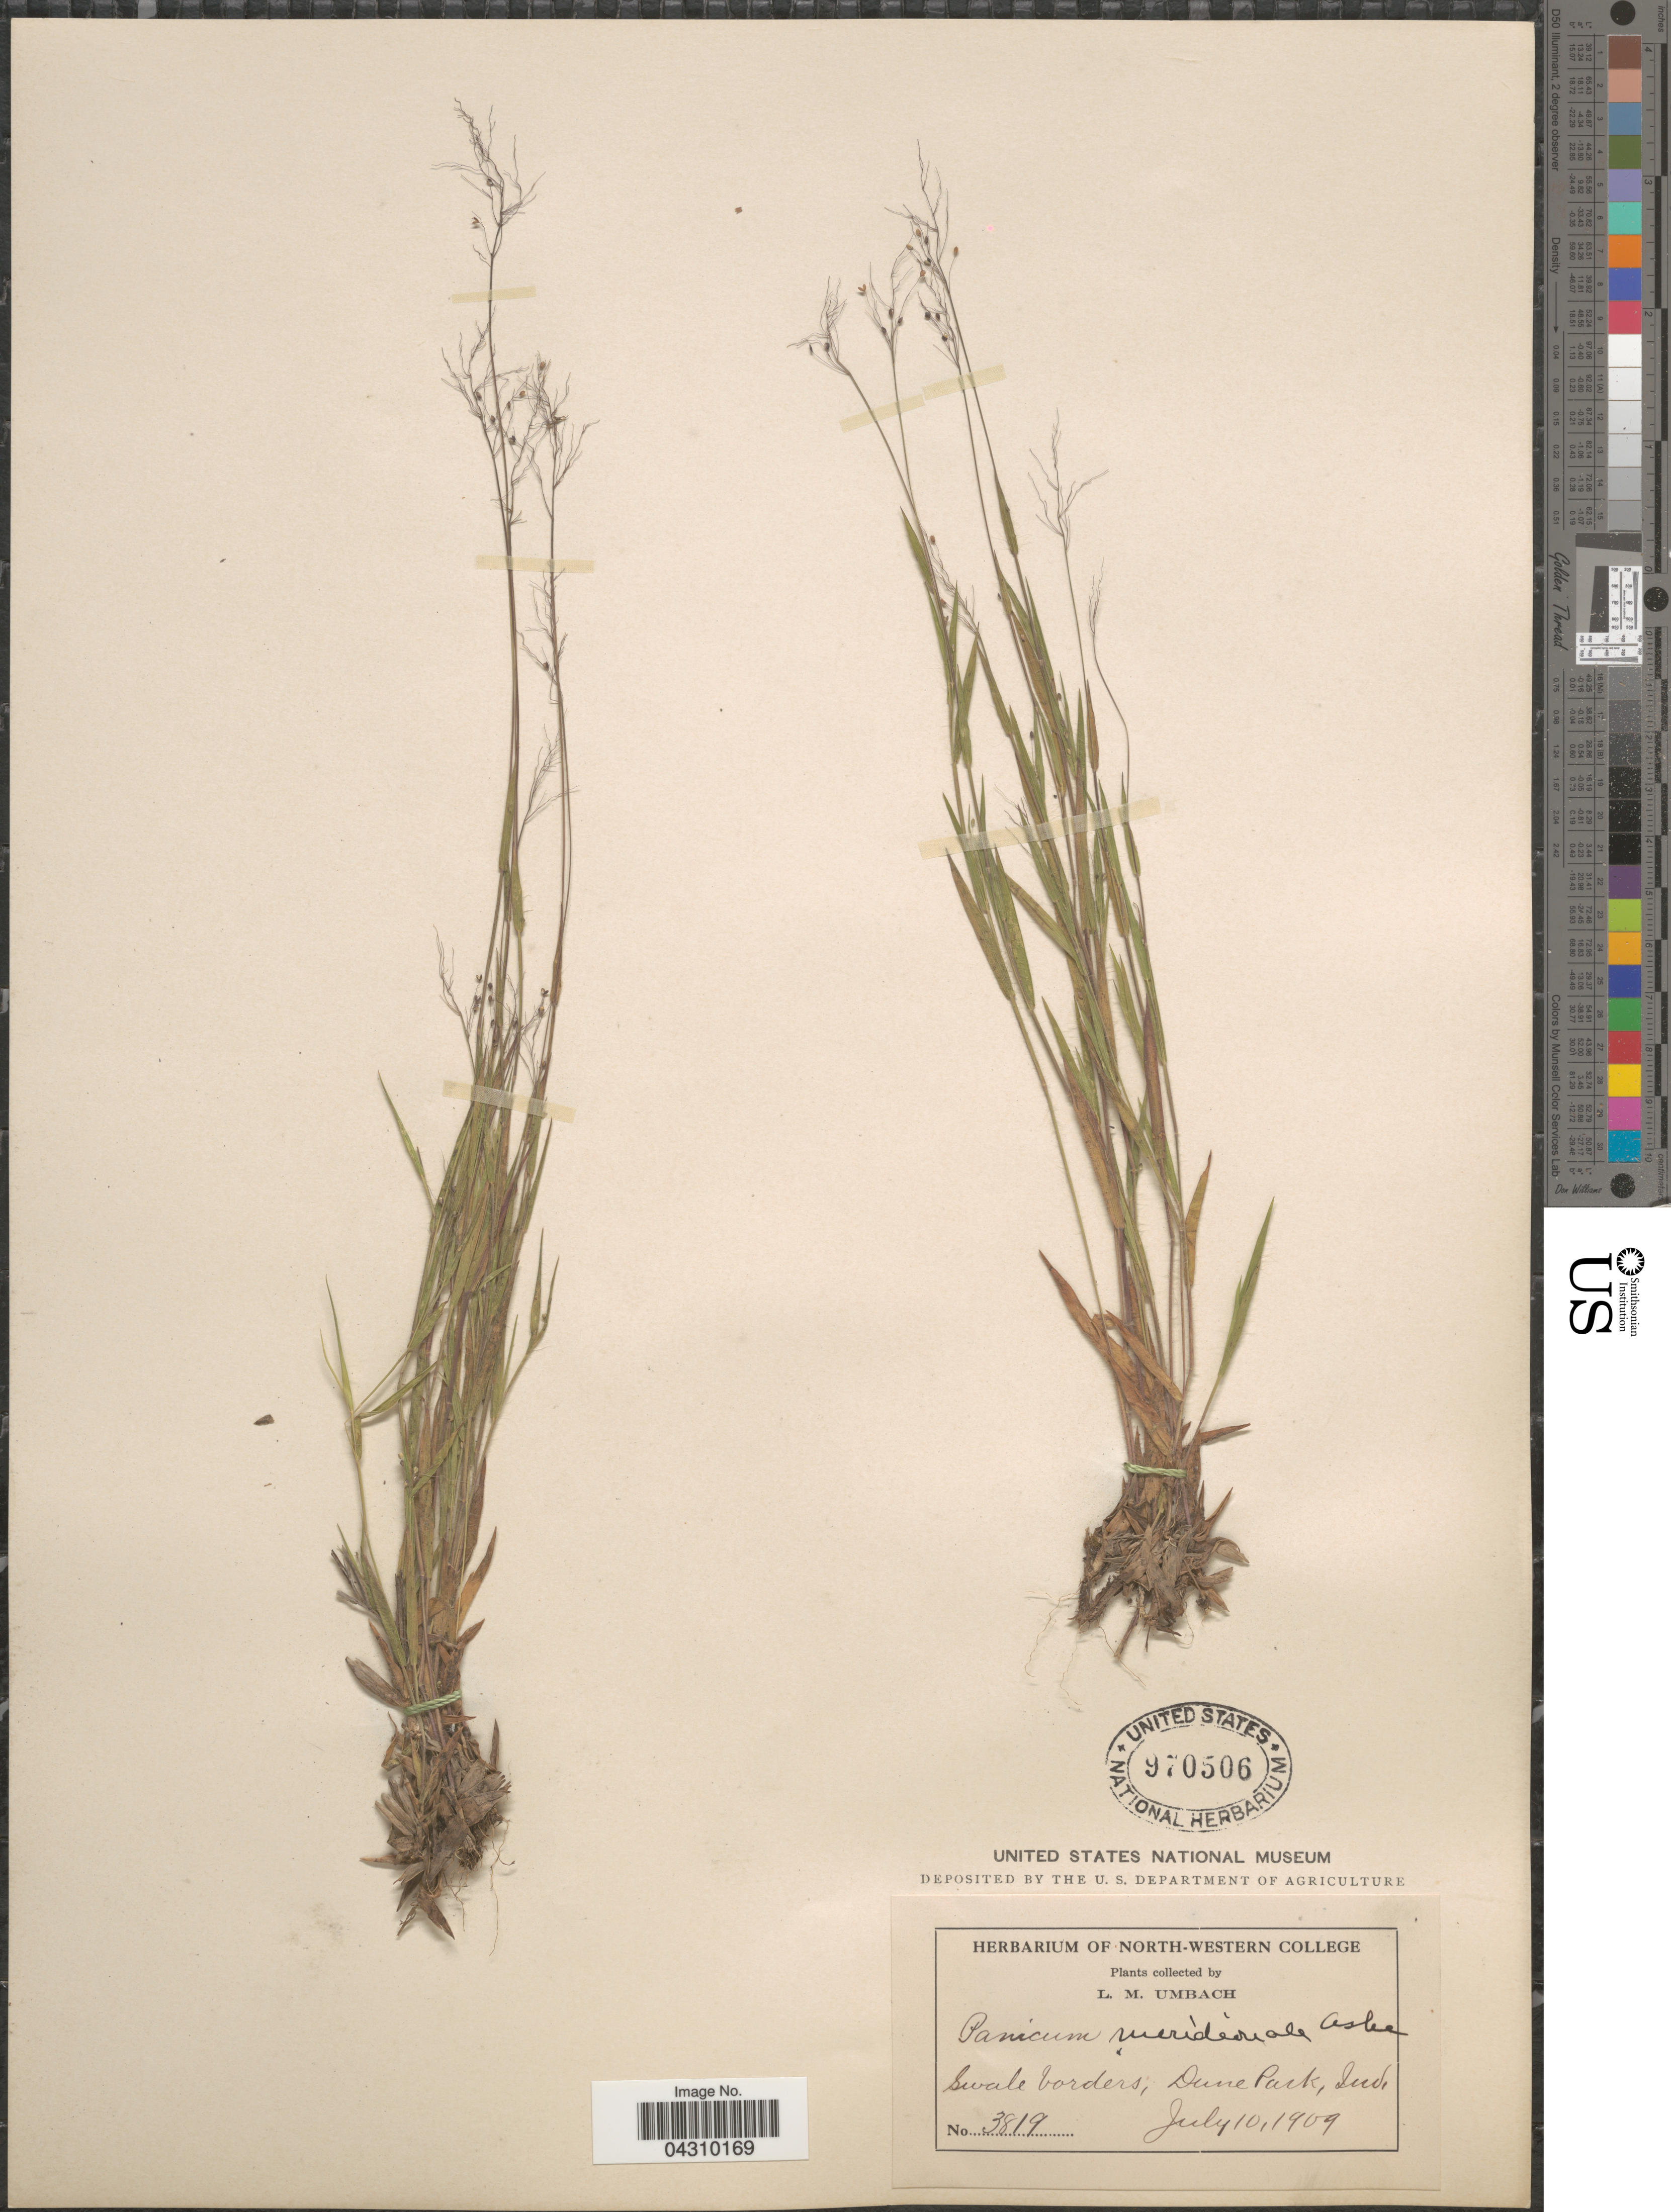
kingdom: Plantae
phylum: Tracheophyta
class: Liliopsida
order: Poales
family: Poaceae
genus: Dichanthelium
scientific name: Dichanthelium acuminatum var. acuminatum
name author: (Sw.) Gould & C.A. Clark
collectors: L. M. Umbach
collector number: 3819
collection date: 1909-07-10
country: United States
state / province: Indiana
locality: Swale borders, Dune Park.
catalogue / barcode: US 970506